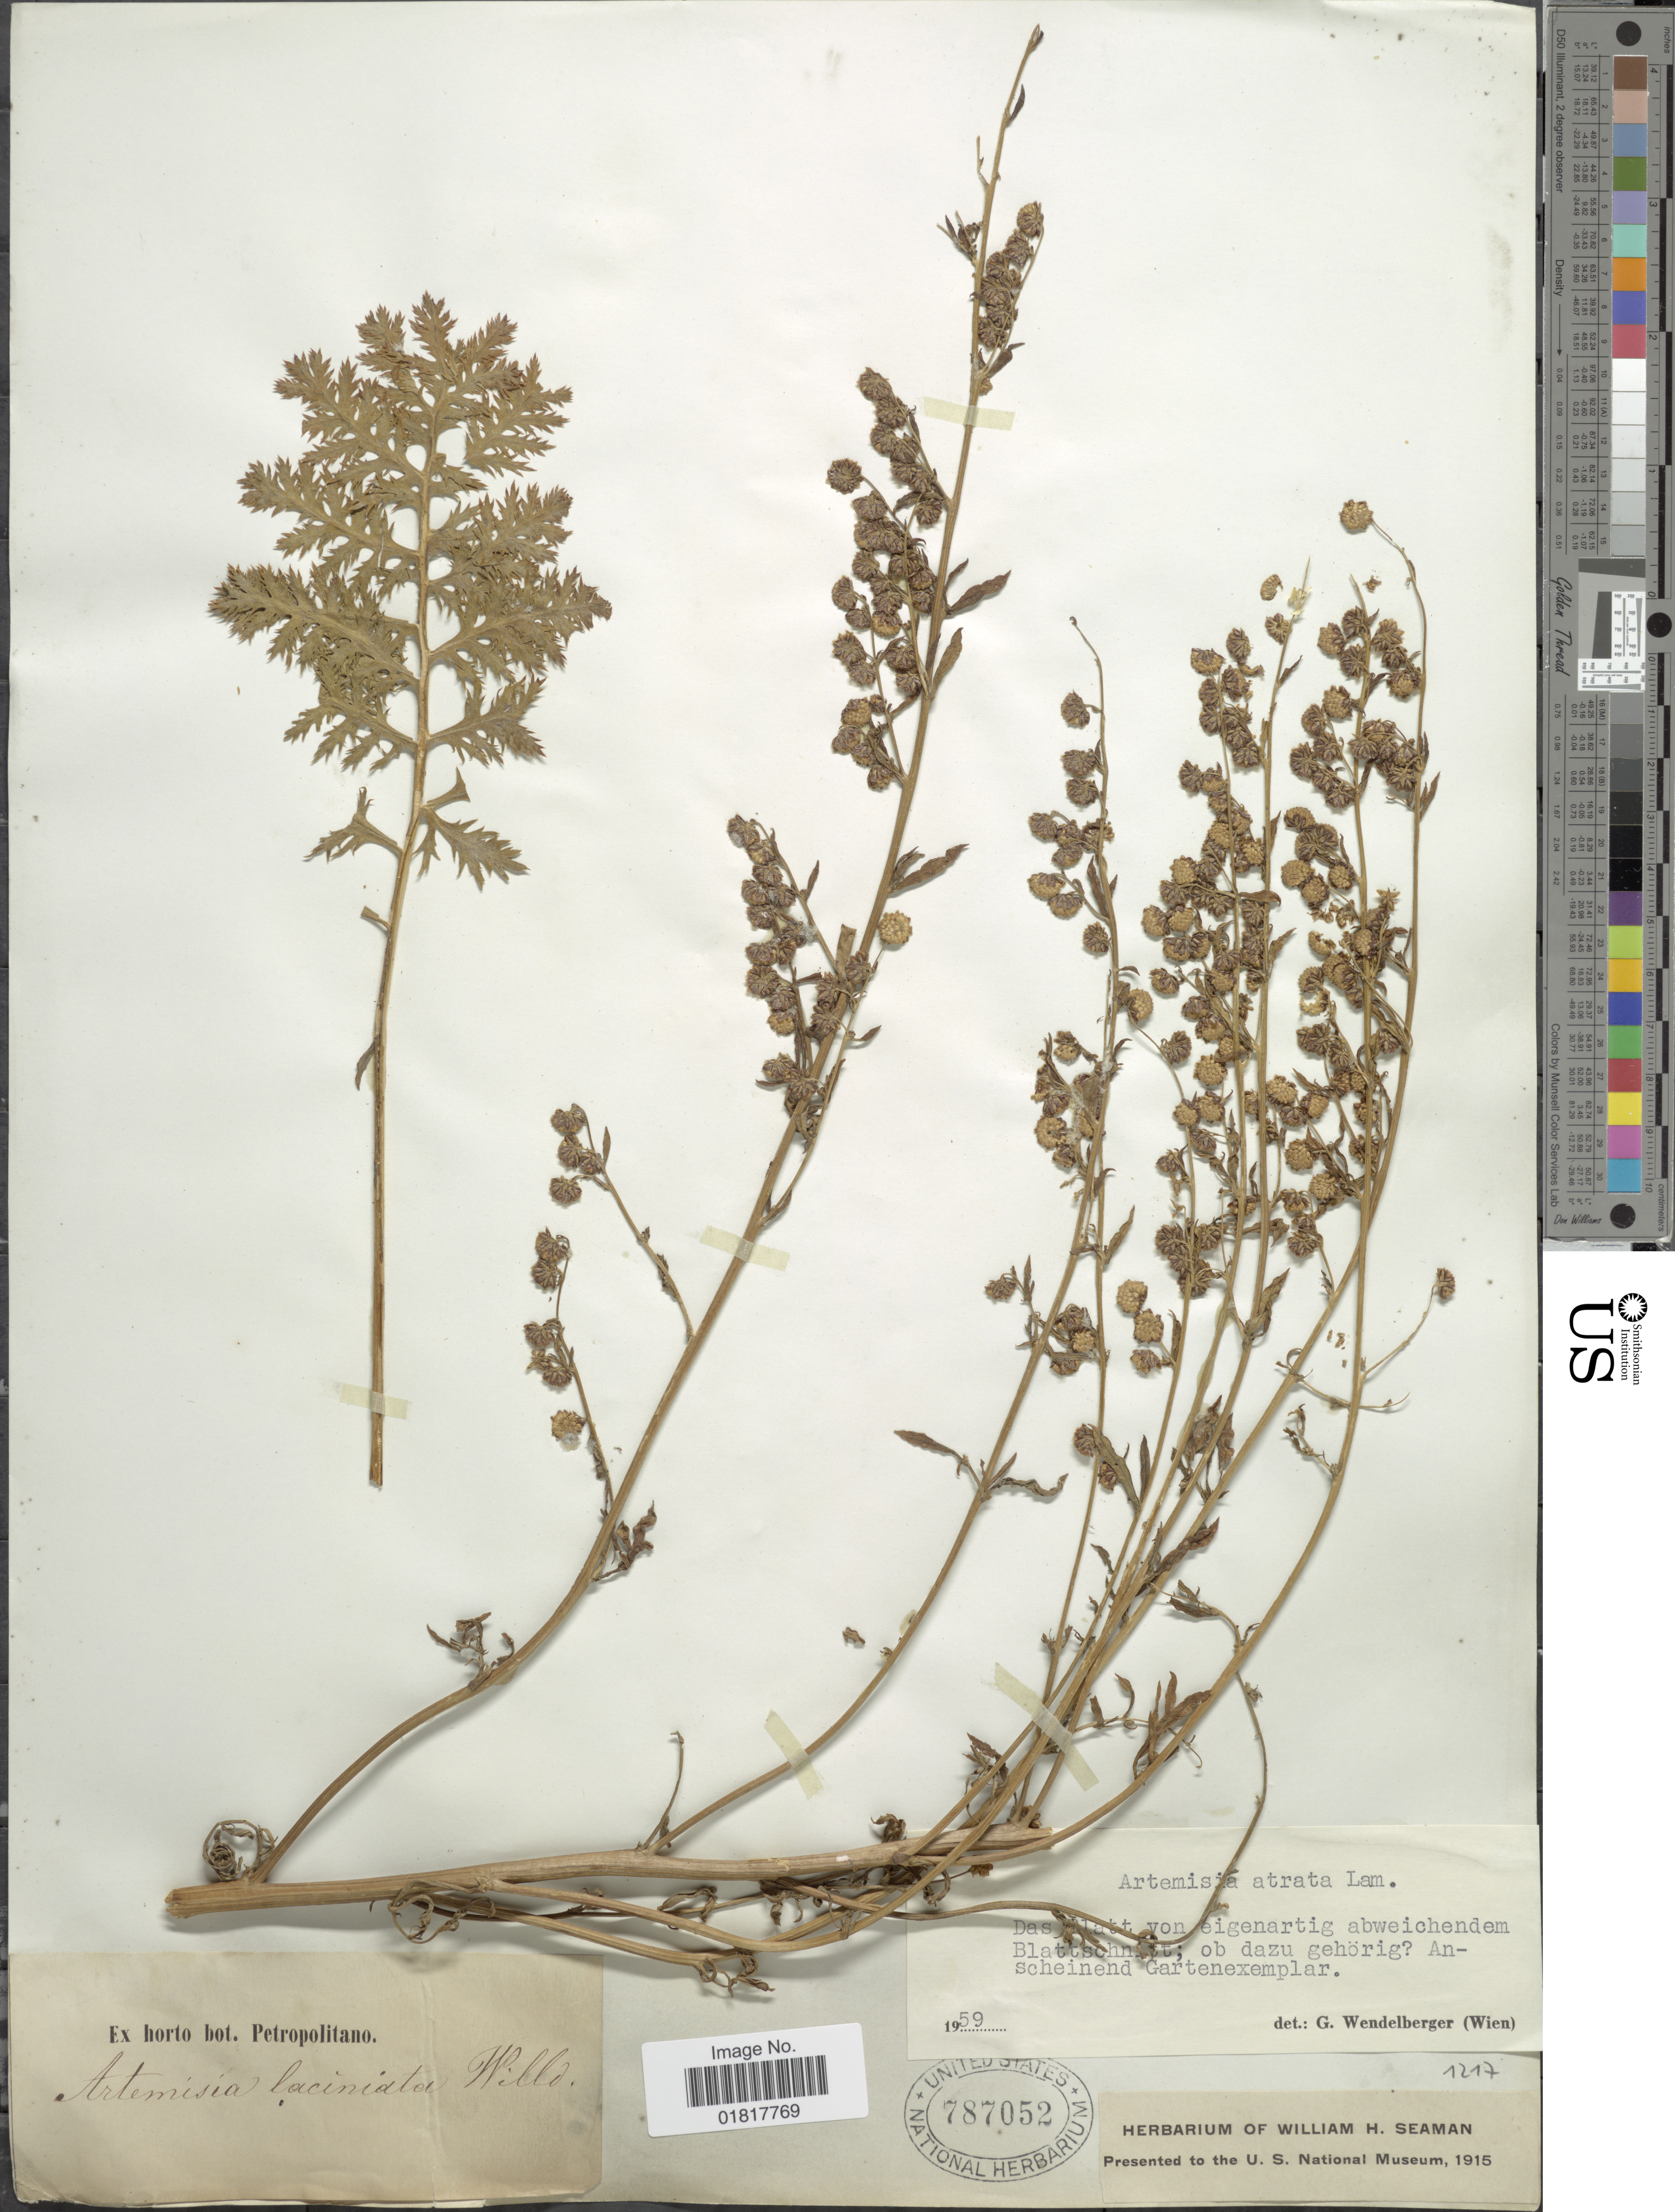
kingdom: Plantae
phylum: Tracheophyta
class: Magnoliopsida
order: Asterales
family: Asteraceae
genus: Artemisia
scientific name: Artemisia atrata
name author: Lam.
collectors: ex Horto Bot. Petropolitano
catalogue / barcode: US 787052